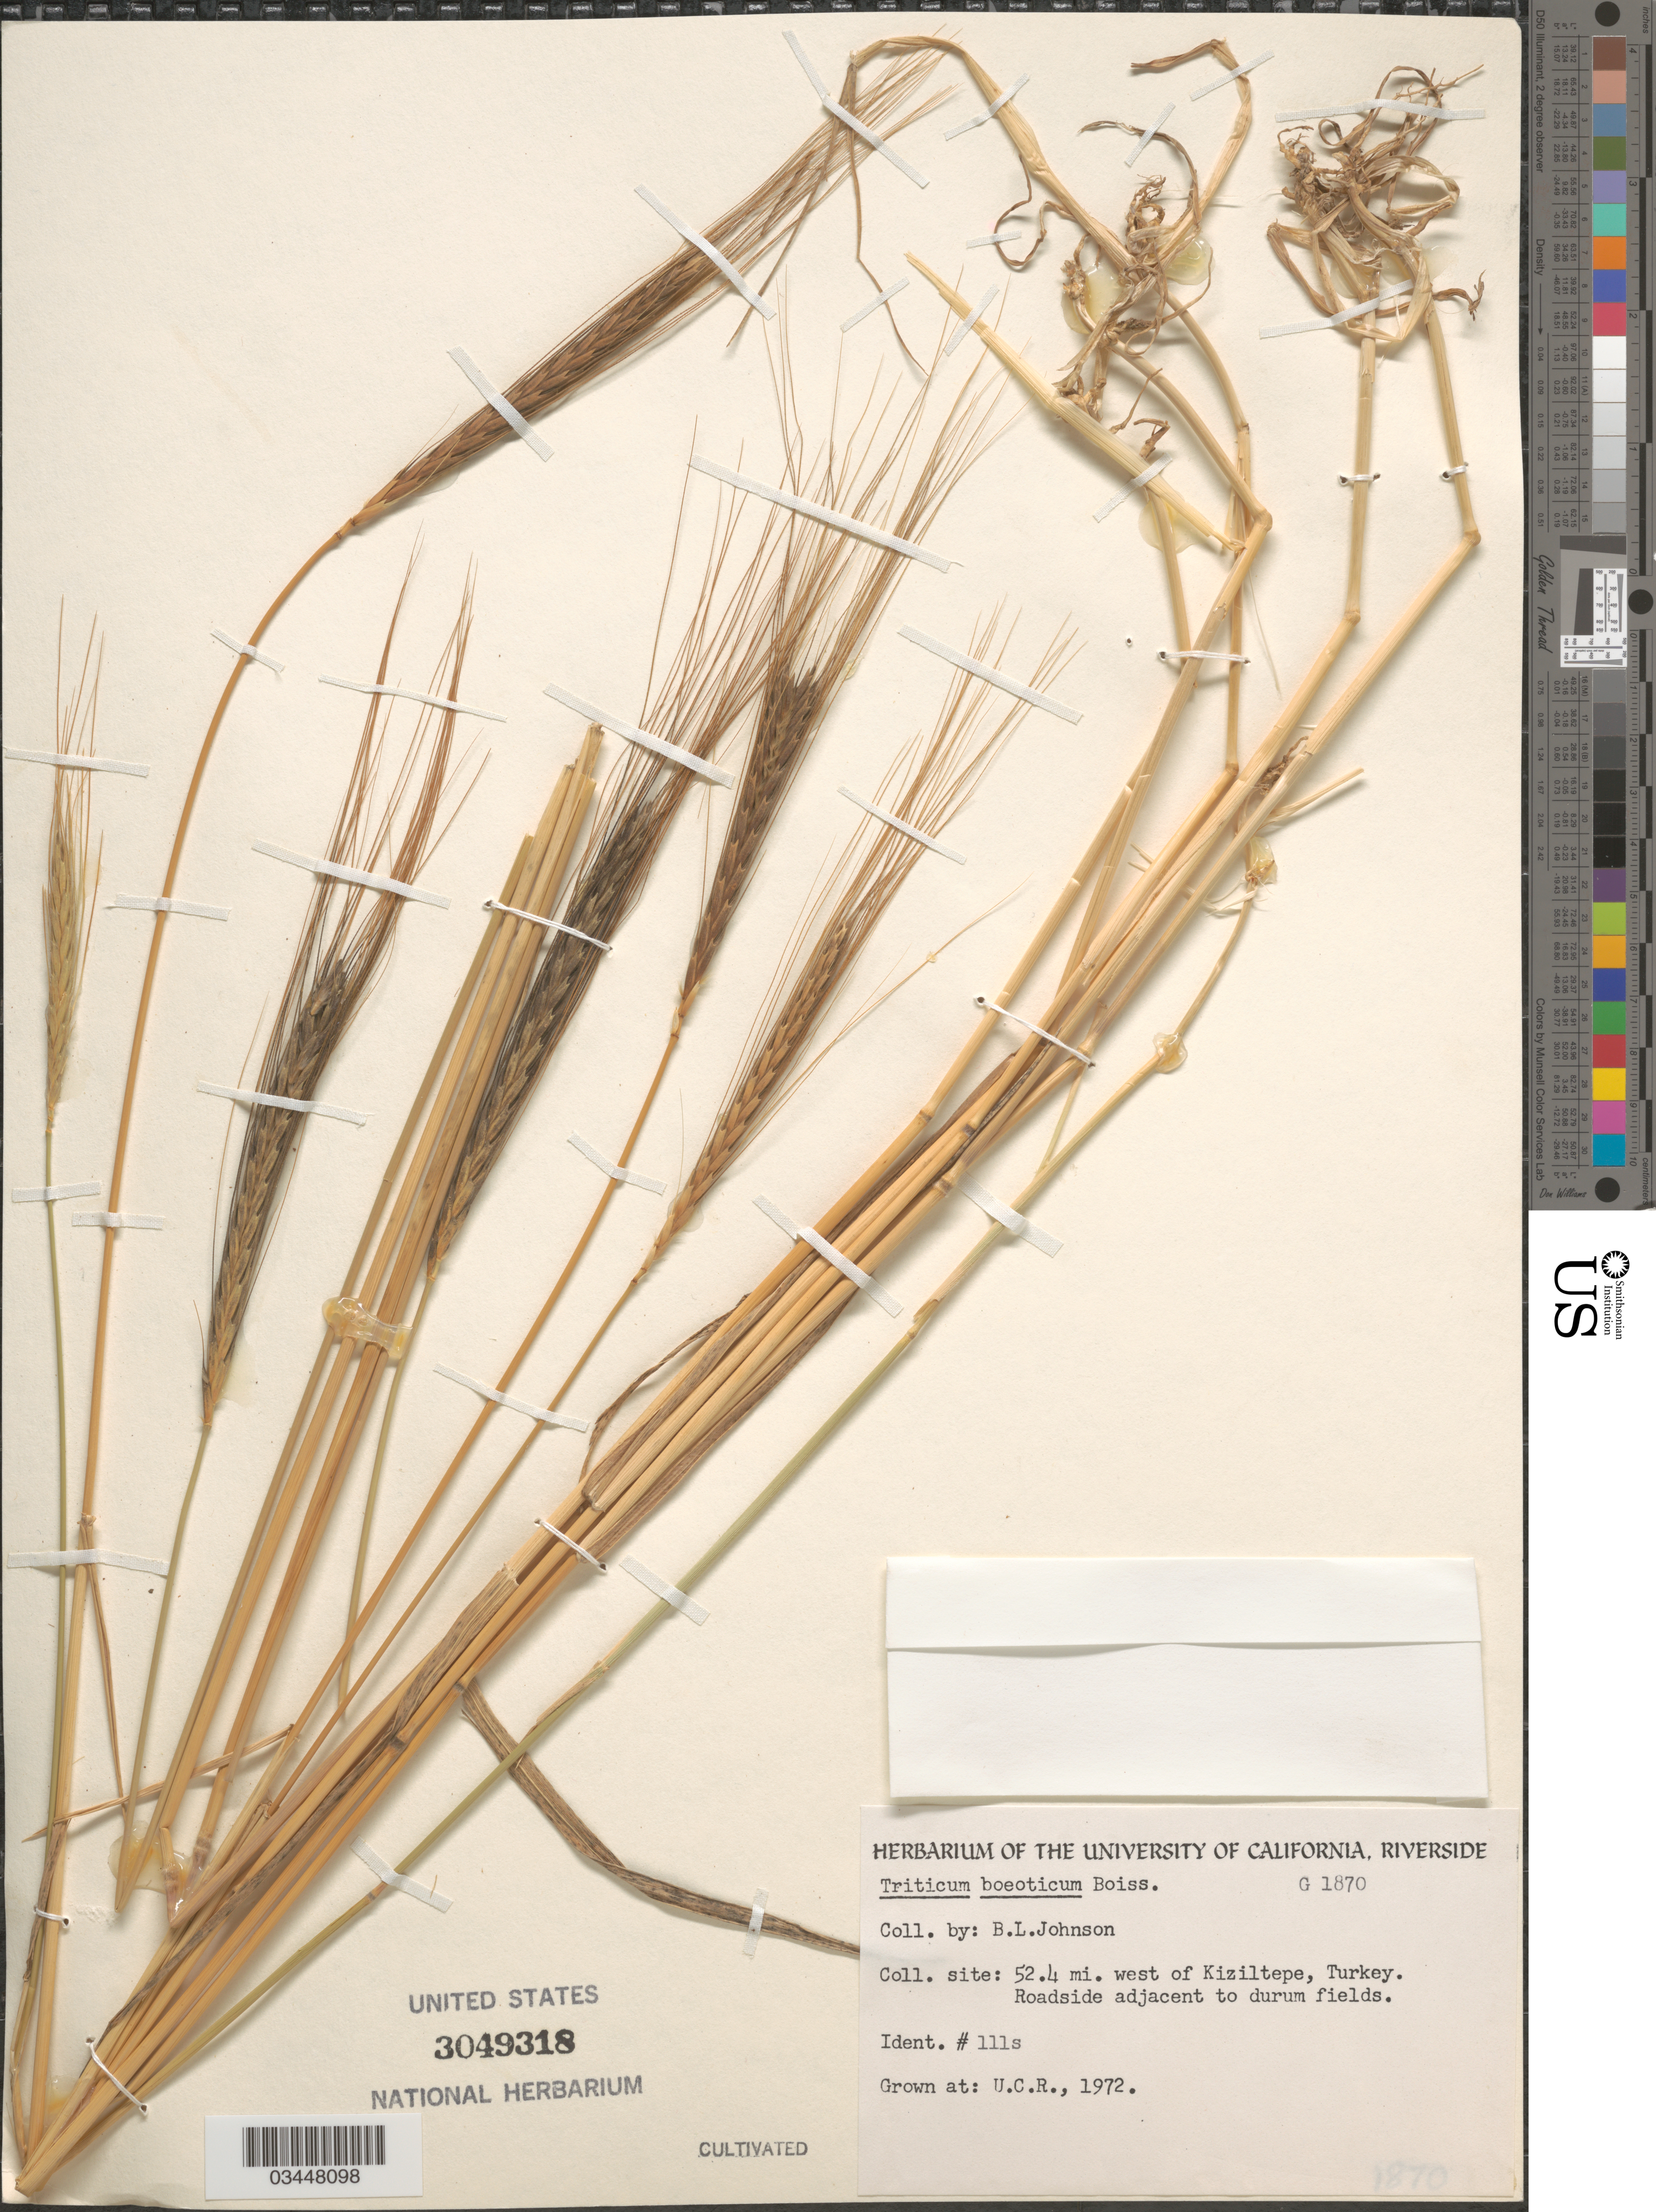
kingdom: Plantae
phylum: Tracheophyta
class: Liliopsida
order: Poales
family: Poaceae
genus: Triticum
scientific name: Triticum boeoticum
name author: Boiss.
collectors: ex herb. Univ. of California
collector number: G1870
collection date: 1972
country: United States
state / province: California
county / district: Riverside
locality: U.C.R.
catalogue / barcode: US 3049318